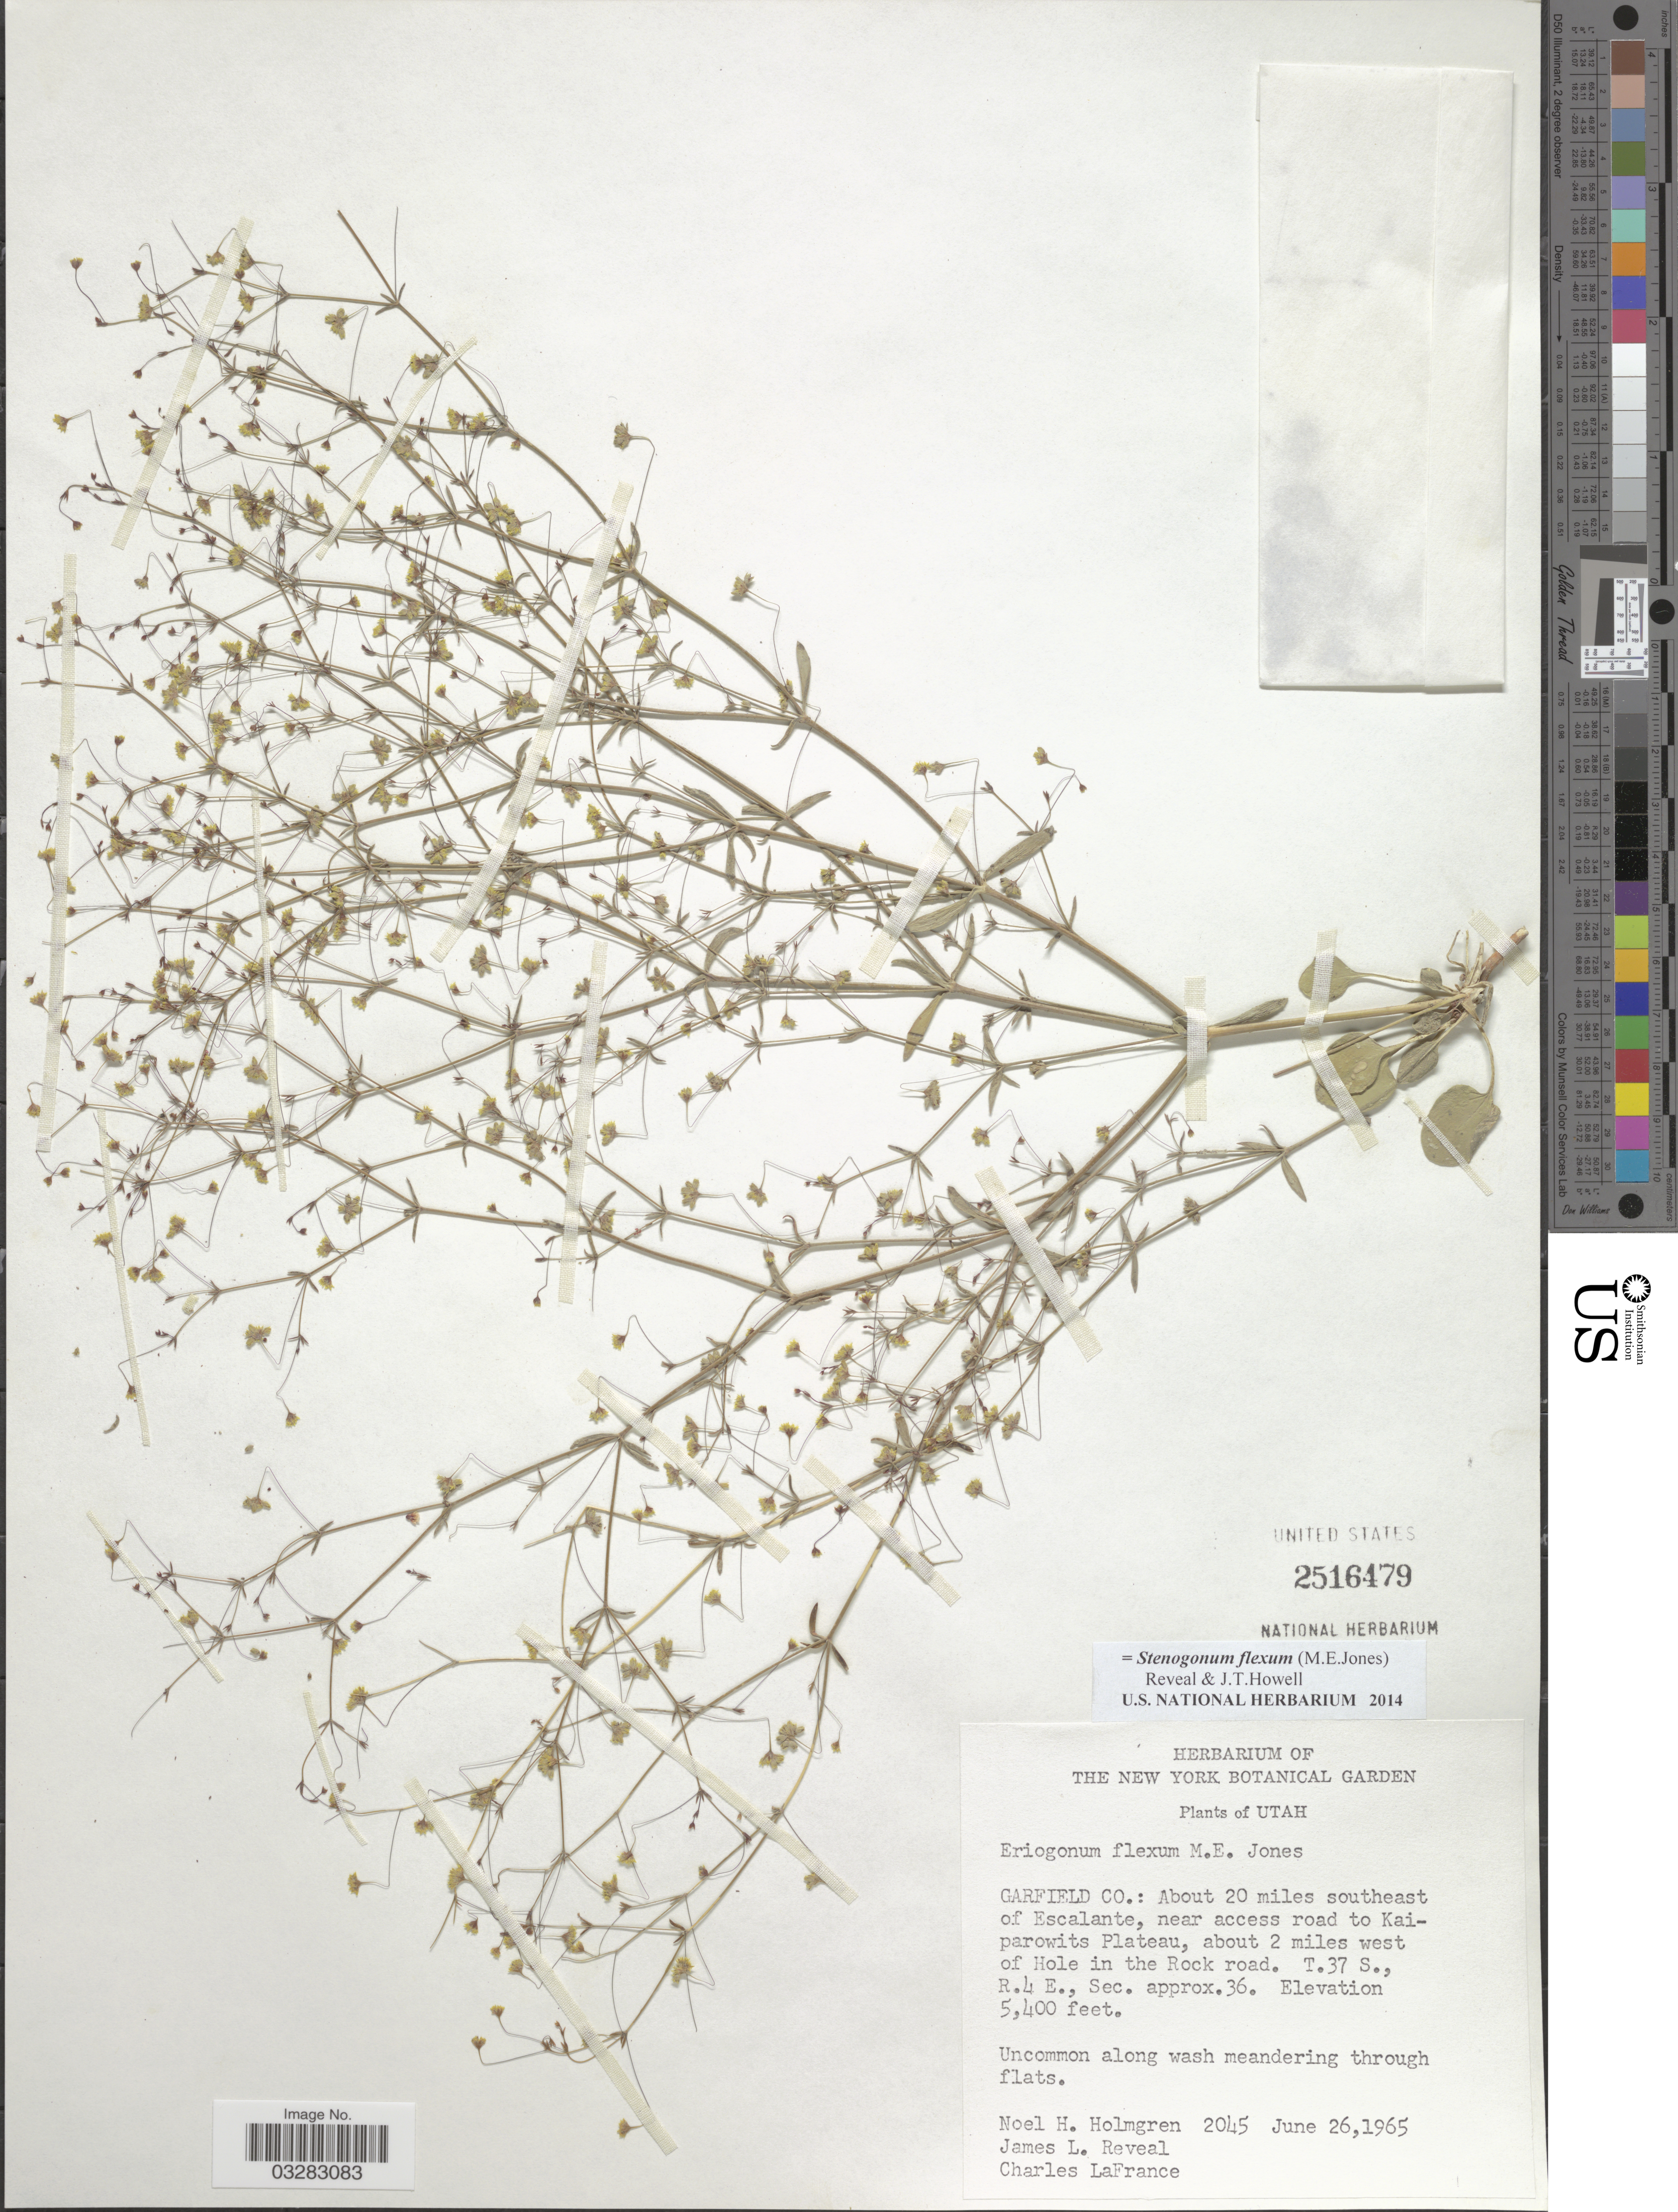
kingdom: Plantae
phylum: Tracheophyta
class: Magnoliopsida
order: Caryophyllales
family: Polygonaceae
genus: Stenogonum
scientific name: Stenogonum flexum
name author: (M.E. Jones) Reveal & J.T. Howell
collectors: N. H. Holmgren, J. L. Reveal & C. France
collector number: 2045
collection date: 1965-06-26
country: United States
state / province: Utah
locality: Garfield Co.: About 20 miles southeast of Escalante, near access road to Kaiparowits Plateau, about 2 miles west of Hole in the Rock road. T.37 S., R.4 E., Sec. approx. 36.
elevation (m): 1646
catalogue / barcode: US 2516479